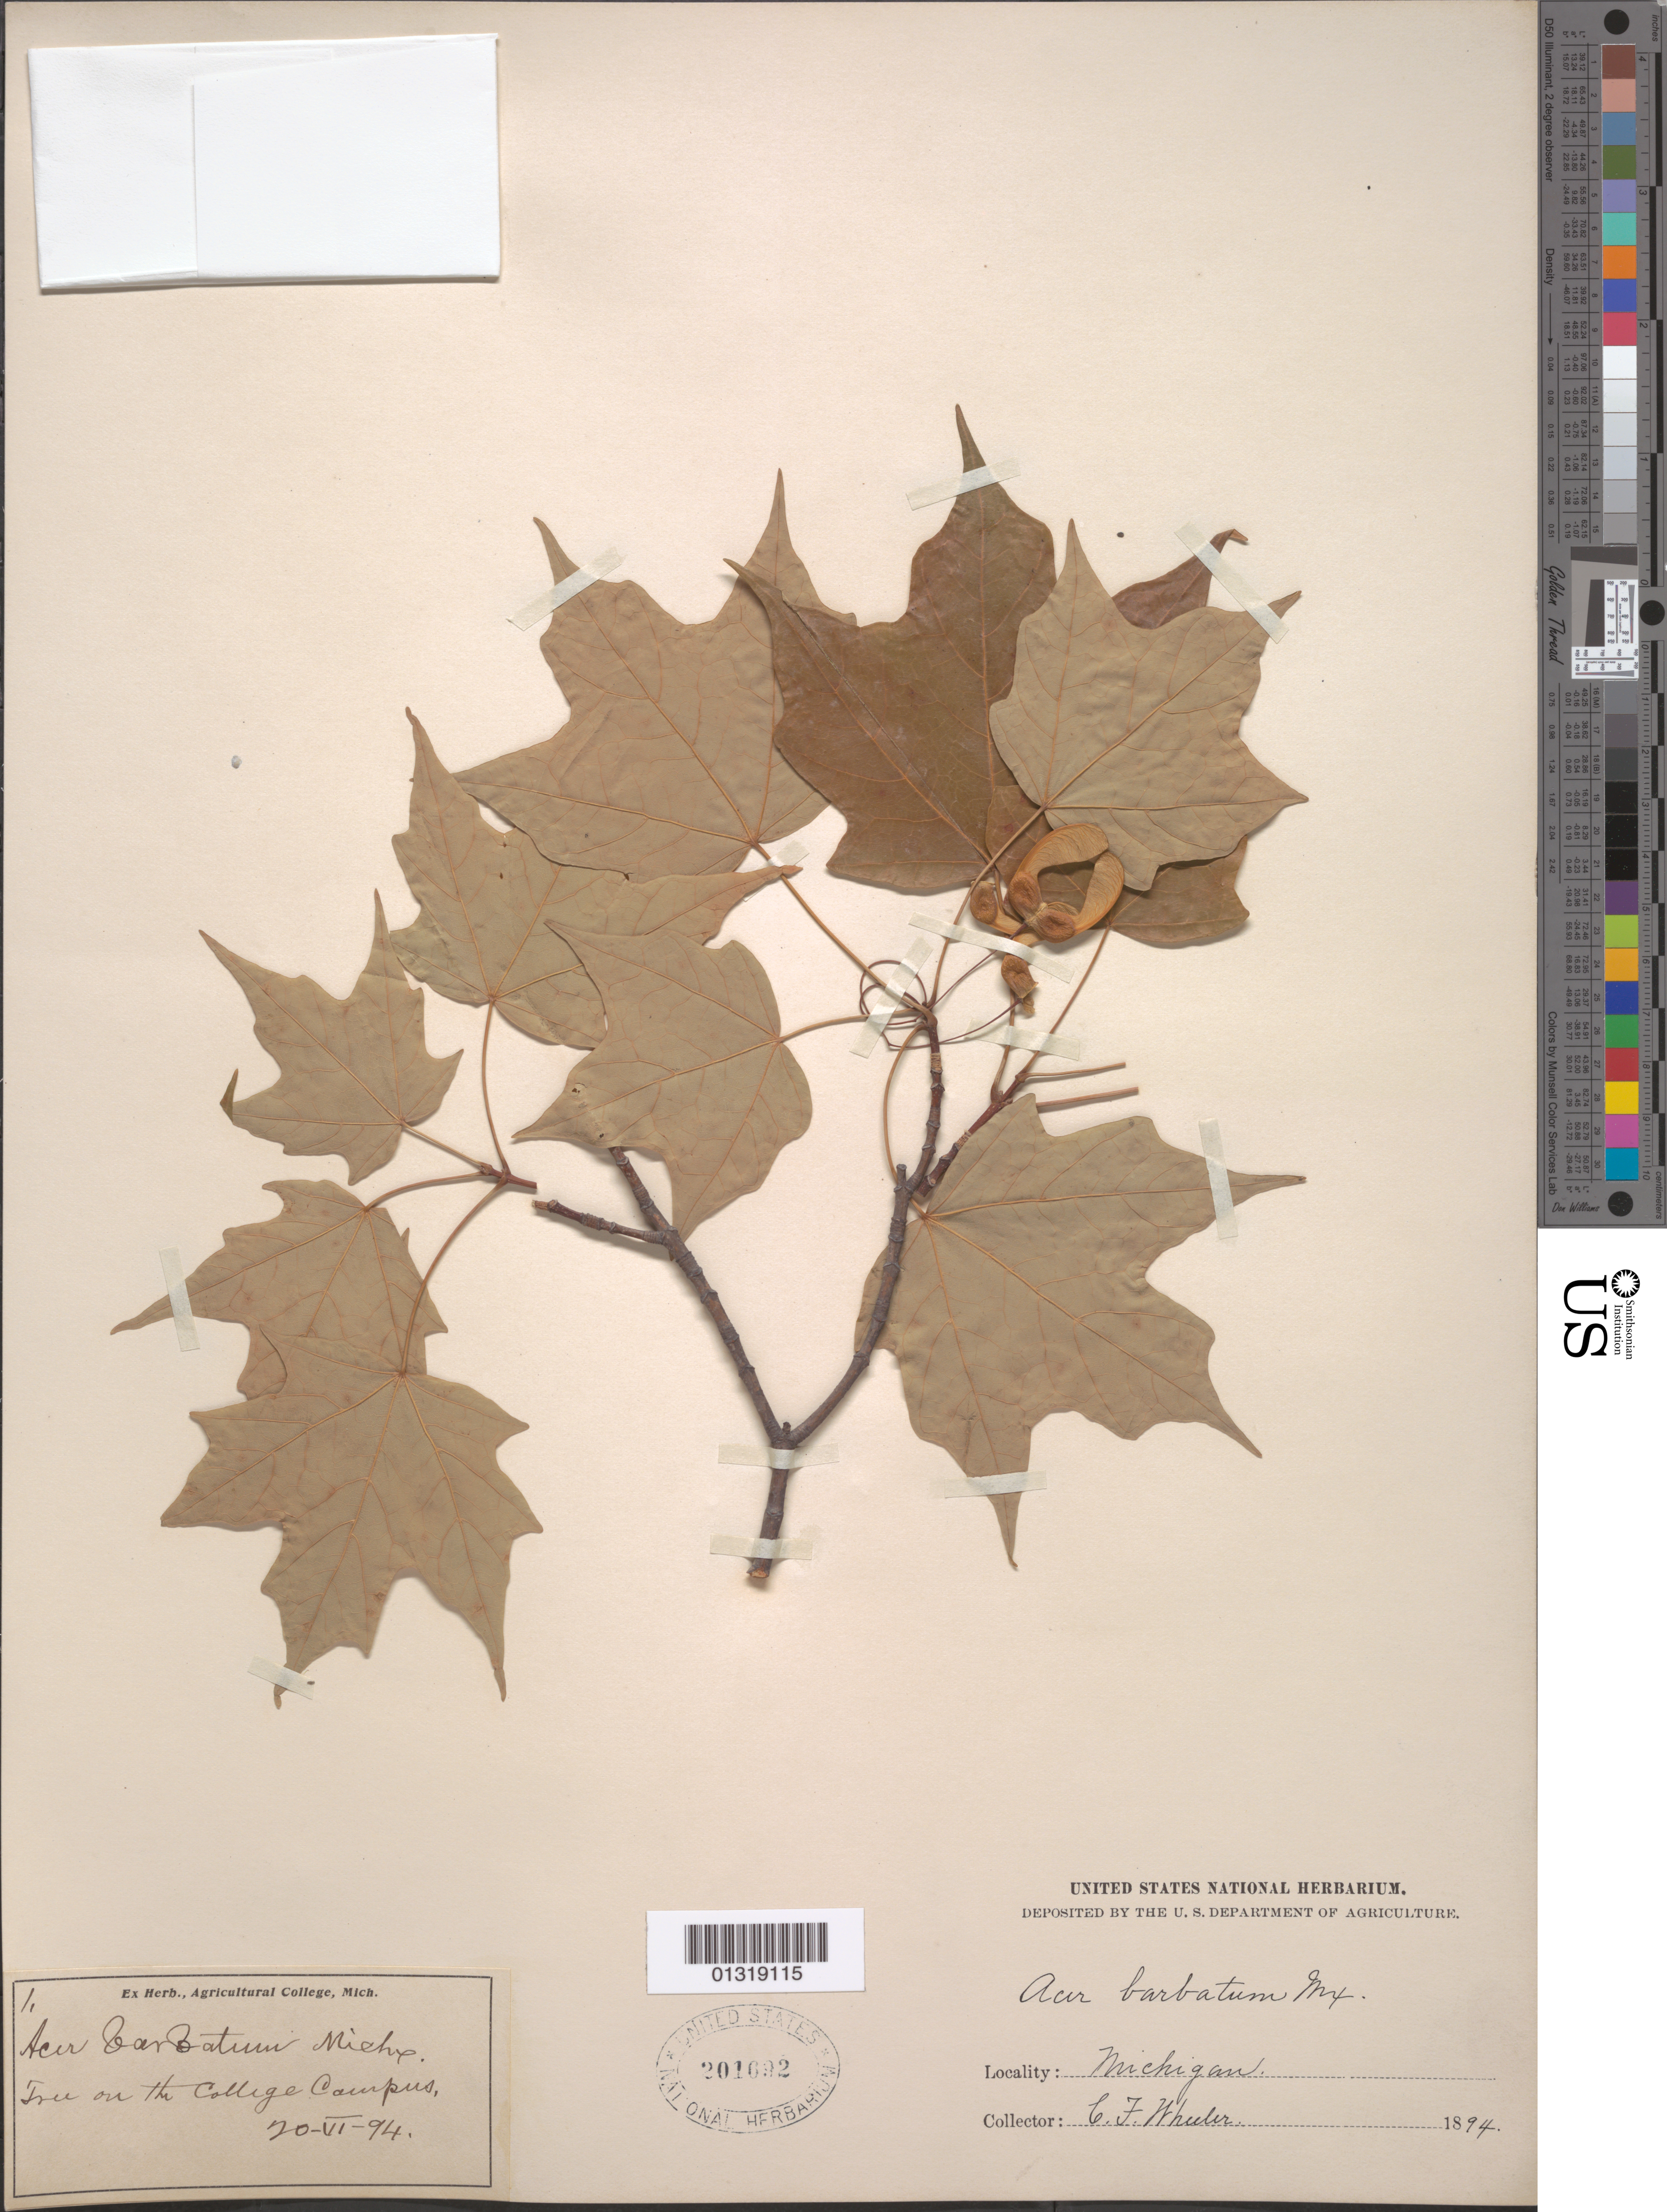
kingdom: Plantae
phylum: Tracheophyta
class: Magnoliopsida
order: Sapindales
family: Sapindaceae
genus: Acer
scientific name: Acer saccharum subsp. skutchii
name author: (Rehder) A.E. Murray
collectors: C. Wheeler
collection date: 1894-06-20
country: United States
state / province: Michigan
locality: Agricultural College [East Lansing, MI?], on college campus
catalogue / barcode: US 201692